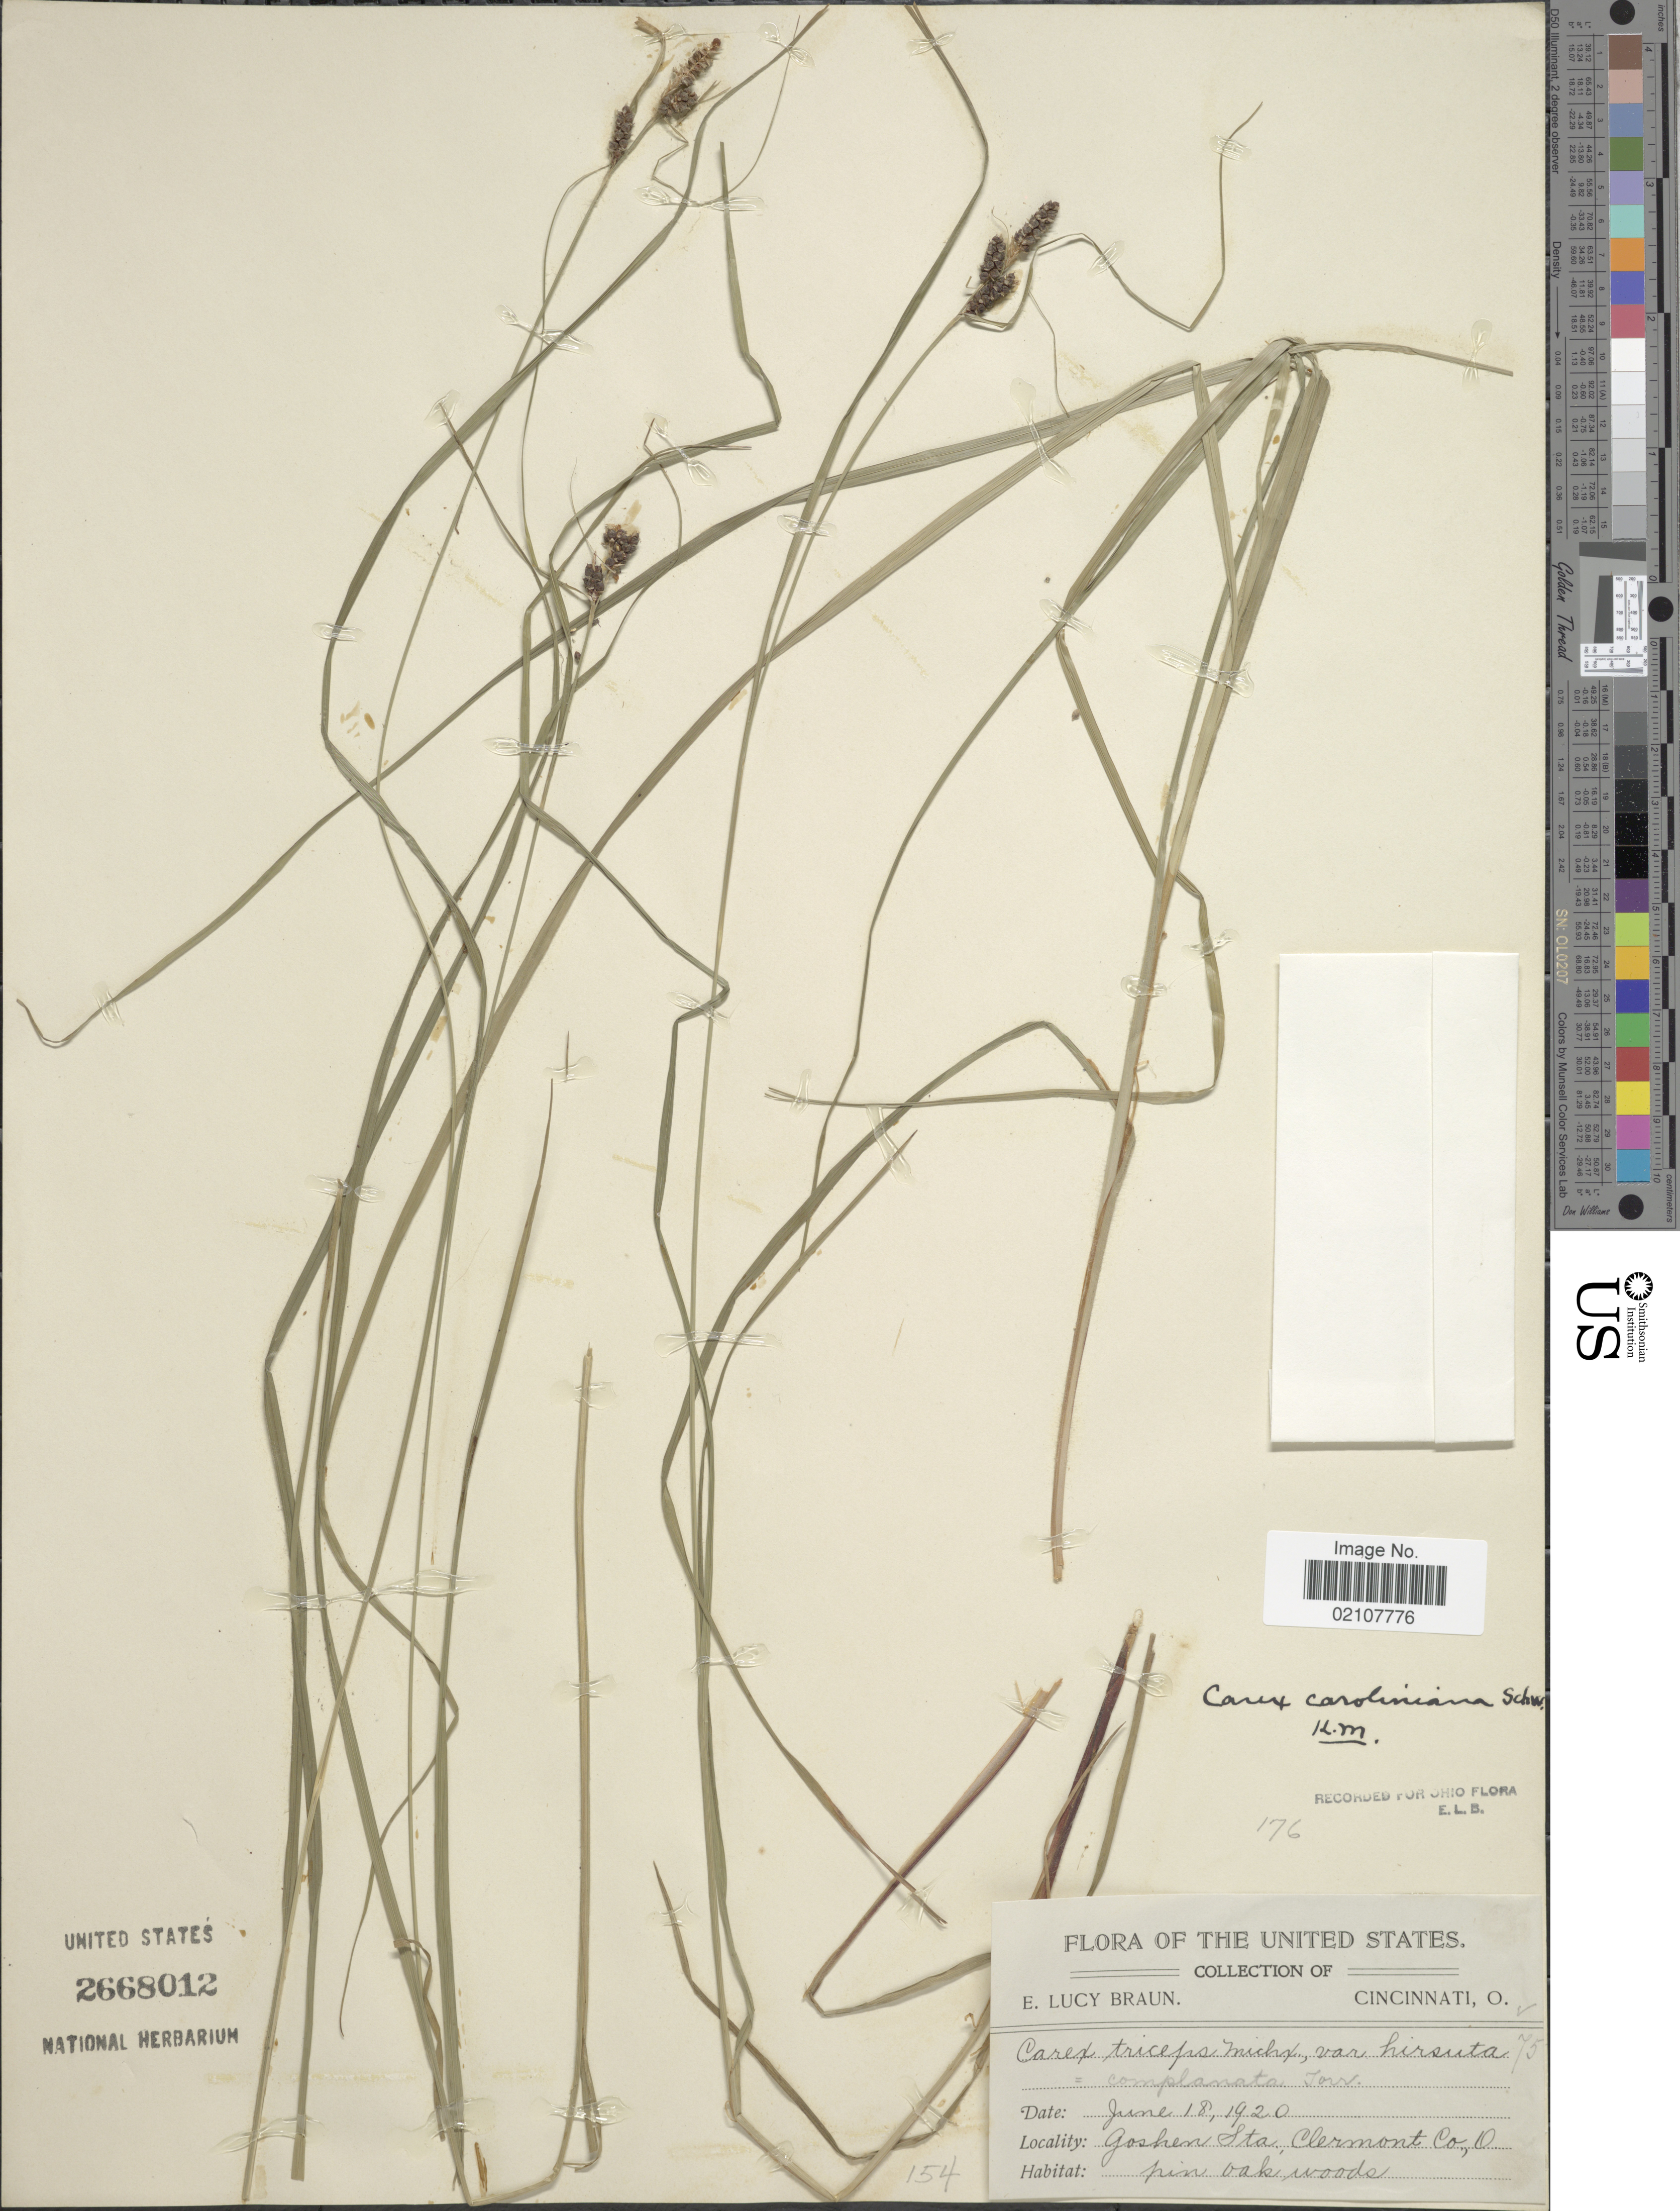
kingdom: Plantae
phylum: Tracheophyta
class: Liliopsida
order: Poales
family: Cyperaceae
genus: Carex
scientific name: Carex caroliniana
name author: Schwein.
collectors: E. L. Braun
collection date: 1920-06-18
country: United States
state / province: Ohio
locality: Goshen St. Clermont Co. O.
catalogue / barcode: US 2668012